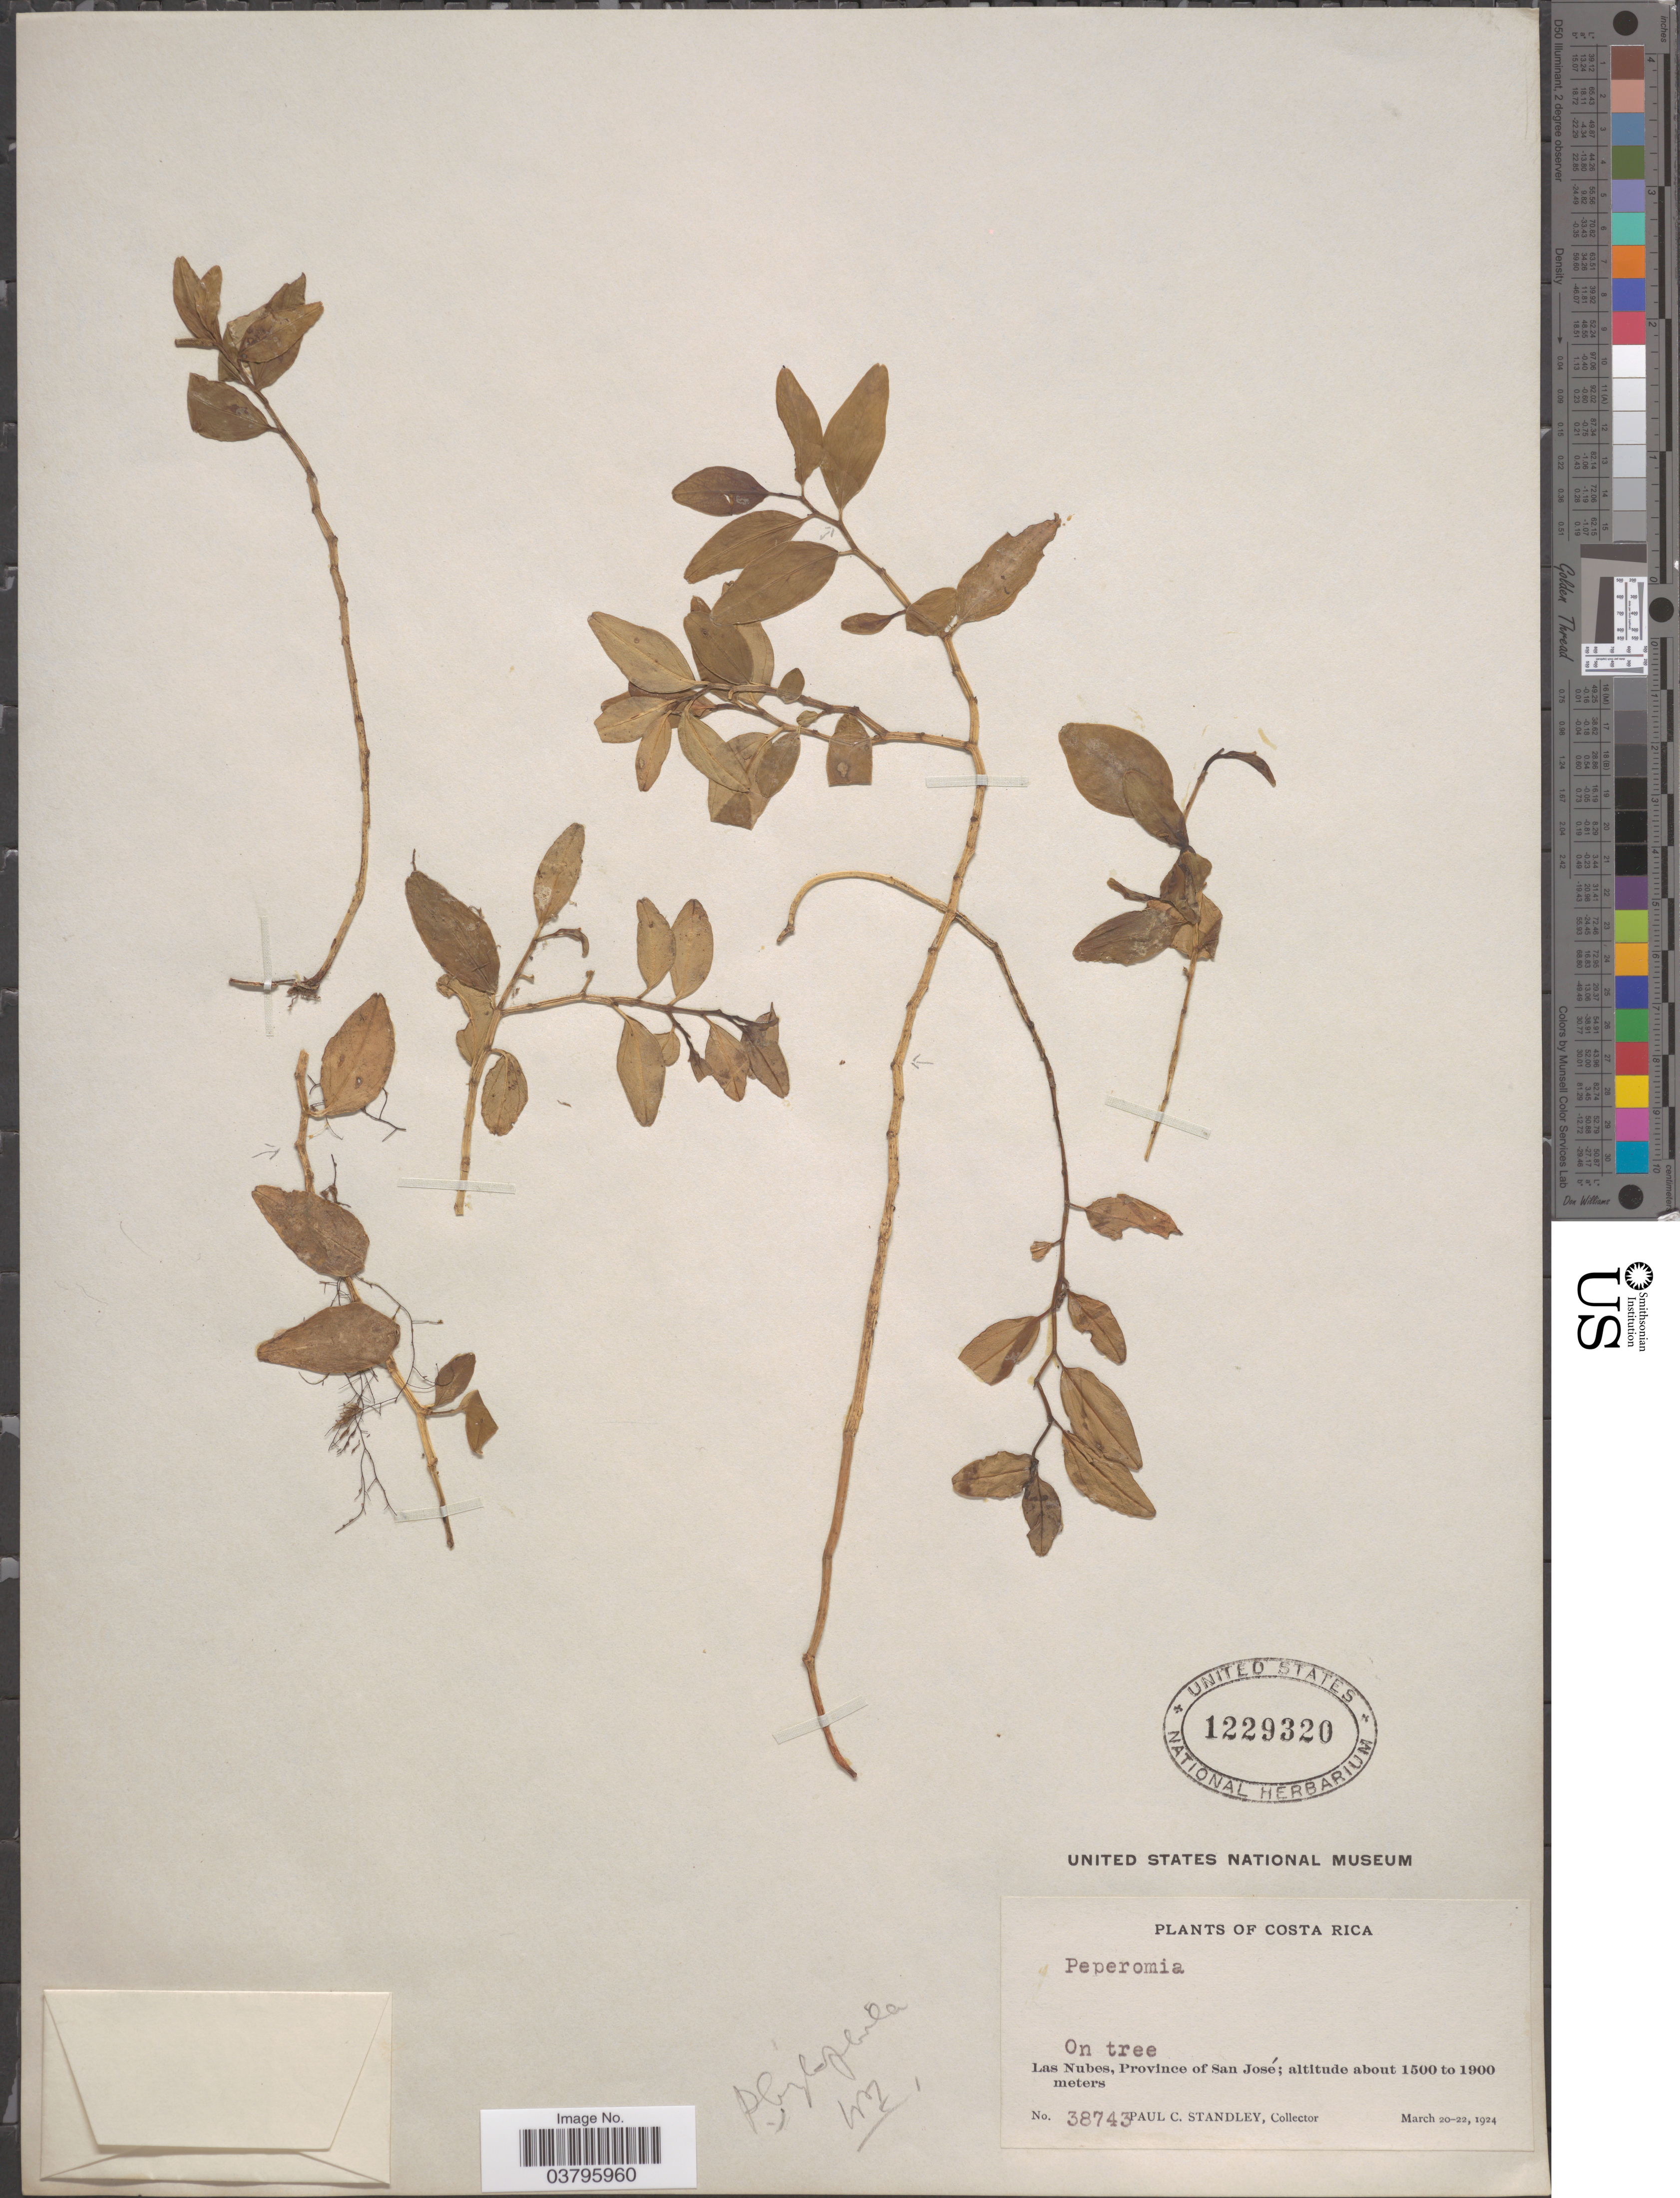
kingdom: Plantae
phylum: Tracheophyta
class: Magnoliopsida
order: Piperales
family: Piperaceae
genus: Peperomia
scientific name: Peperomia tenuipes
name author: Trel.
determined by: Jiménez, José Estaban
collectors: P. C. Standley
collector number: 38743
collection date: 1924-03-20/1924-03-22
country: Costa Rica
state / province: San José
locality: Las Nubes.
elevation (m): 1500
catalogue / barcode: US 1229320